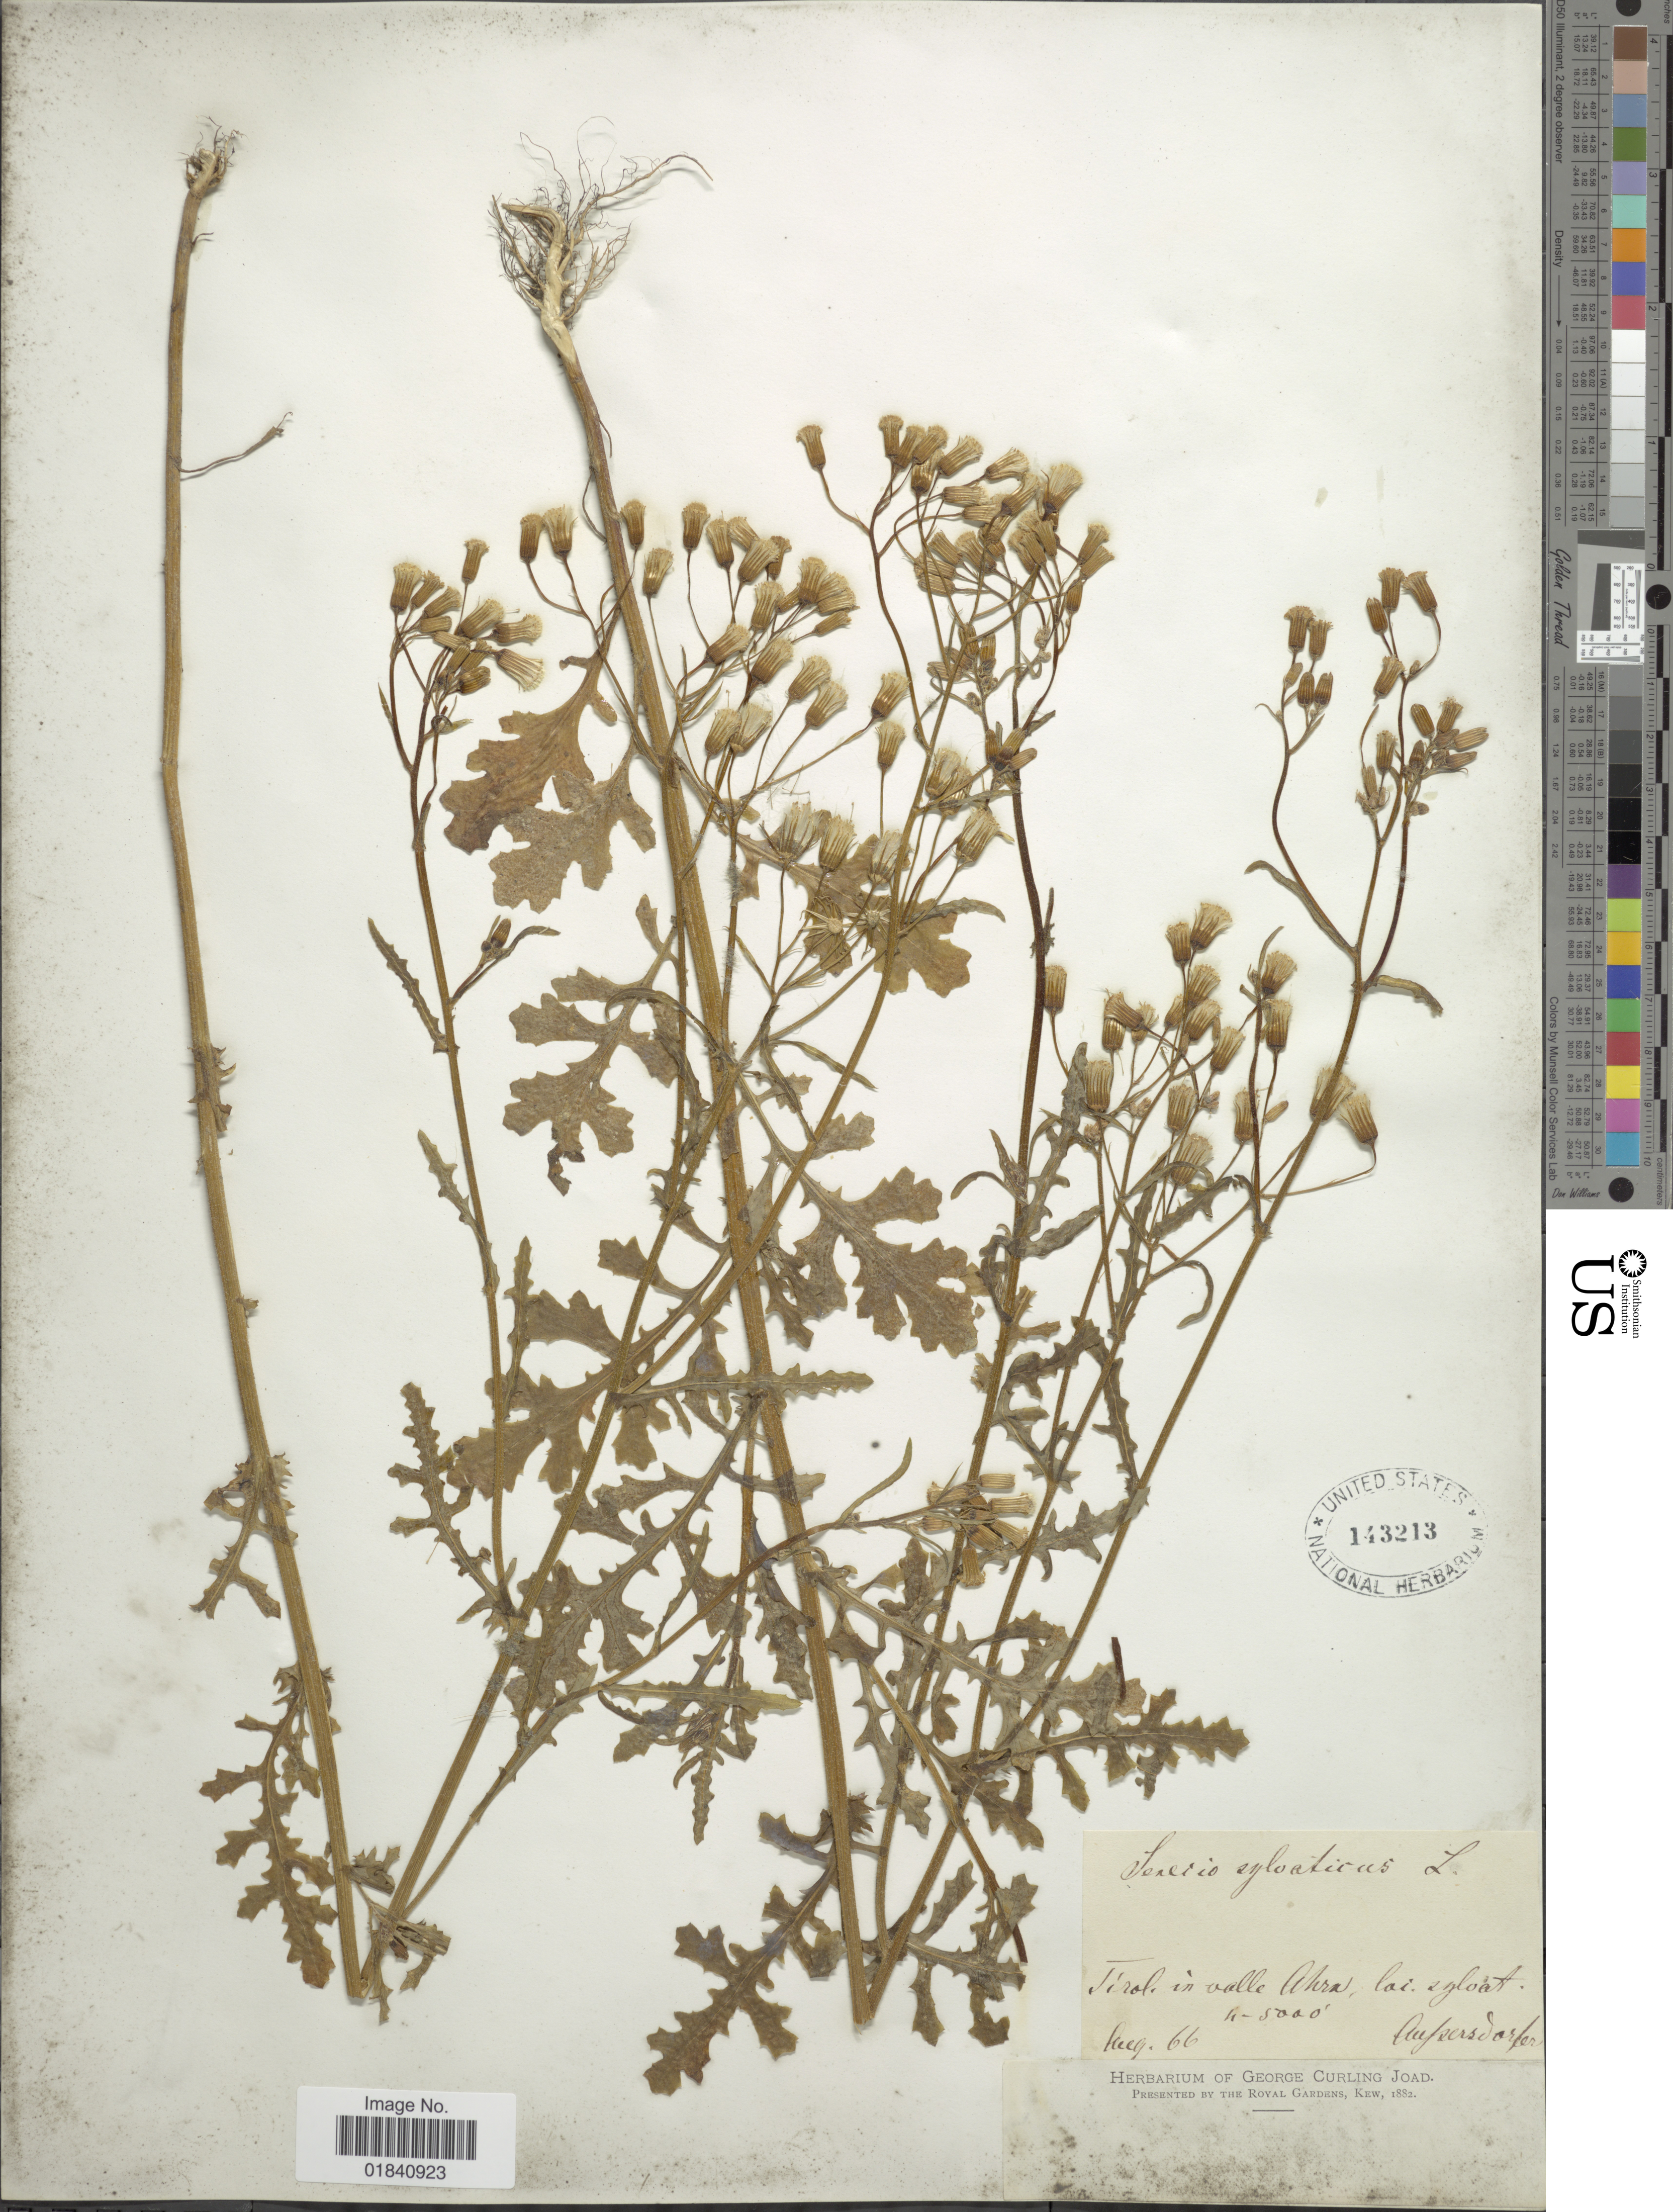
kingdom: Plantae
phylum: Tracheophyta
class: Magnoliopsida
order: Asterales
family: Asteraceae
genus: Senecio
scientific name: Senecio sylvaticus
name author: L.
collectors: Aufsersdorfer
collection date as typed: Transcribed d/m/y: /8/66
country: Austria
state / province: Tirol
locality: In valle Ahra, lao zygloat [interpreted]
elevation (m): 1219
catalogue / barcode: US 143213